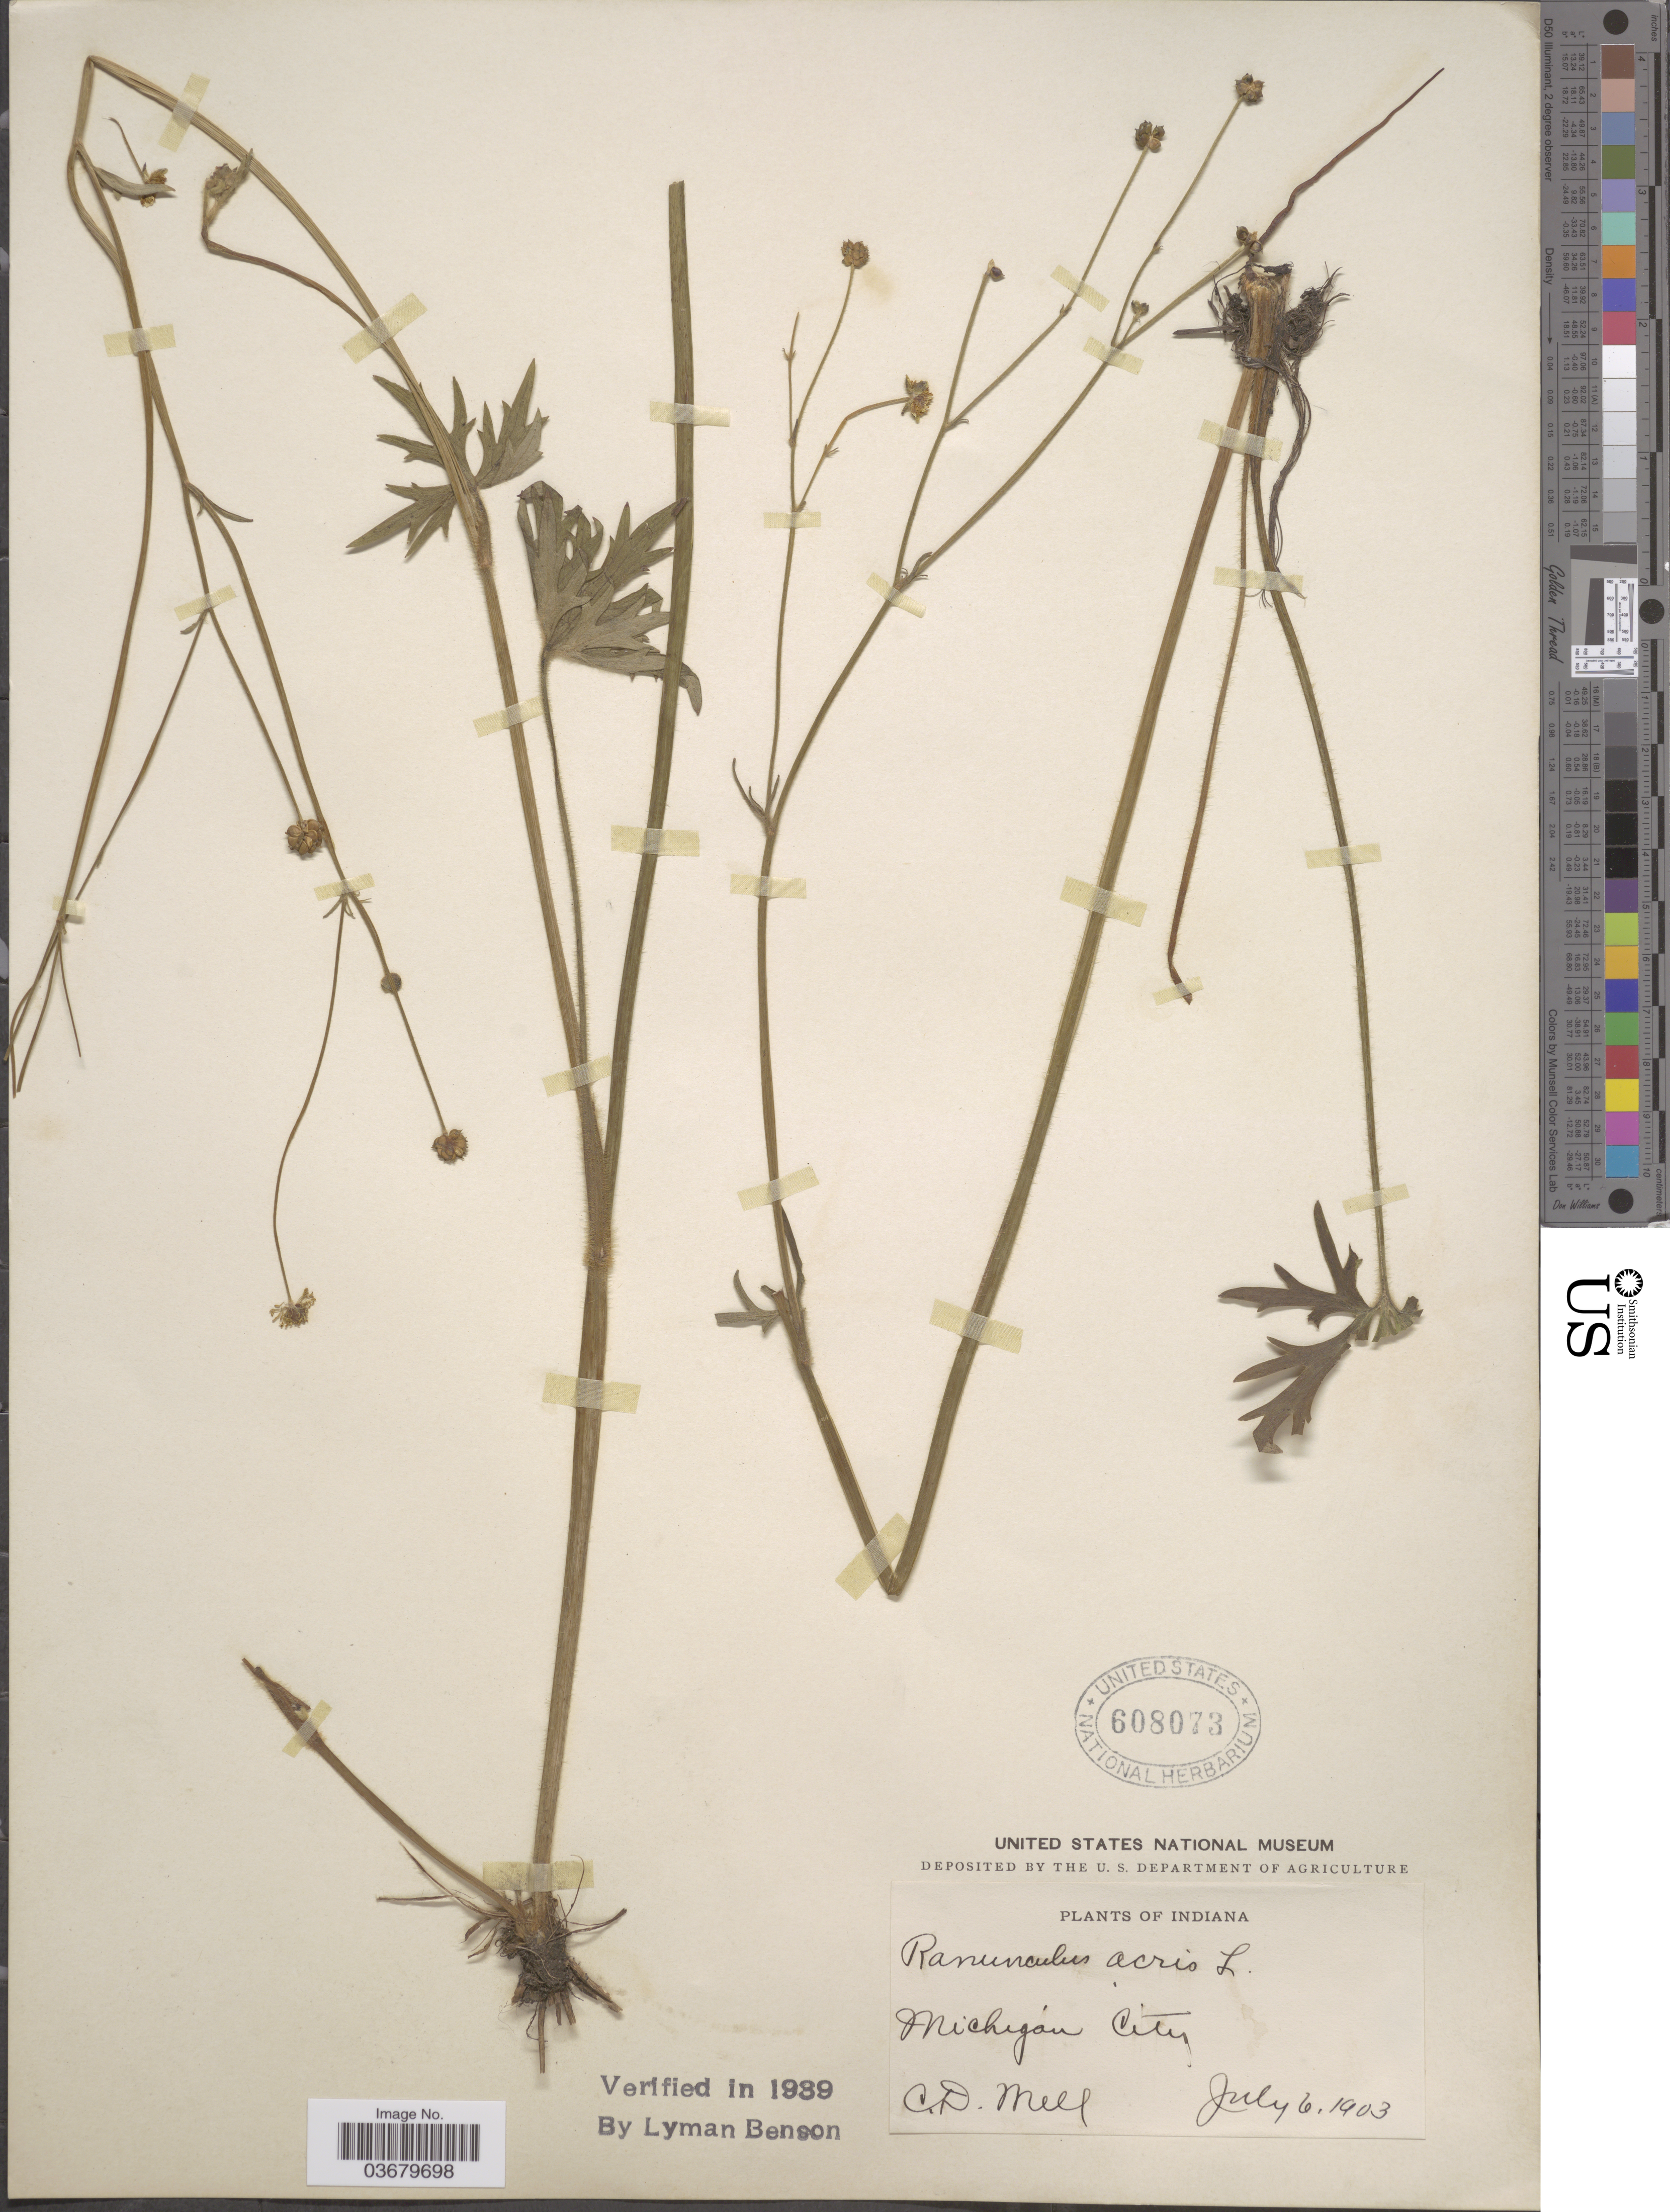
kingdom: Plantae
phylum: Tracheophyta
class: Magnoliopsida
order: Ranunculales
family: Ranunculaceae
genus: Ranunculus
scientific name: Ranunculus acris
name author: L.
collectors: C. D. Mell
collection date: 1903-07-06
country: United States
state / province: Indiana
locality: Michigan City.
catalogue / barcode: US 608073